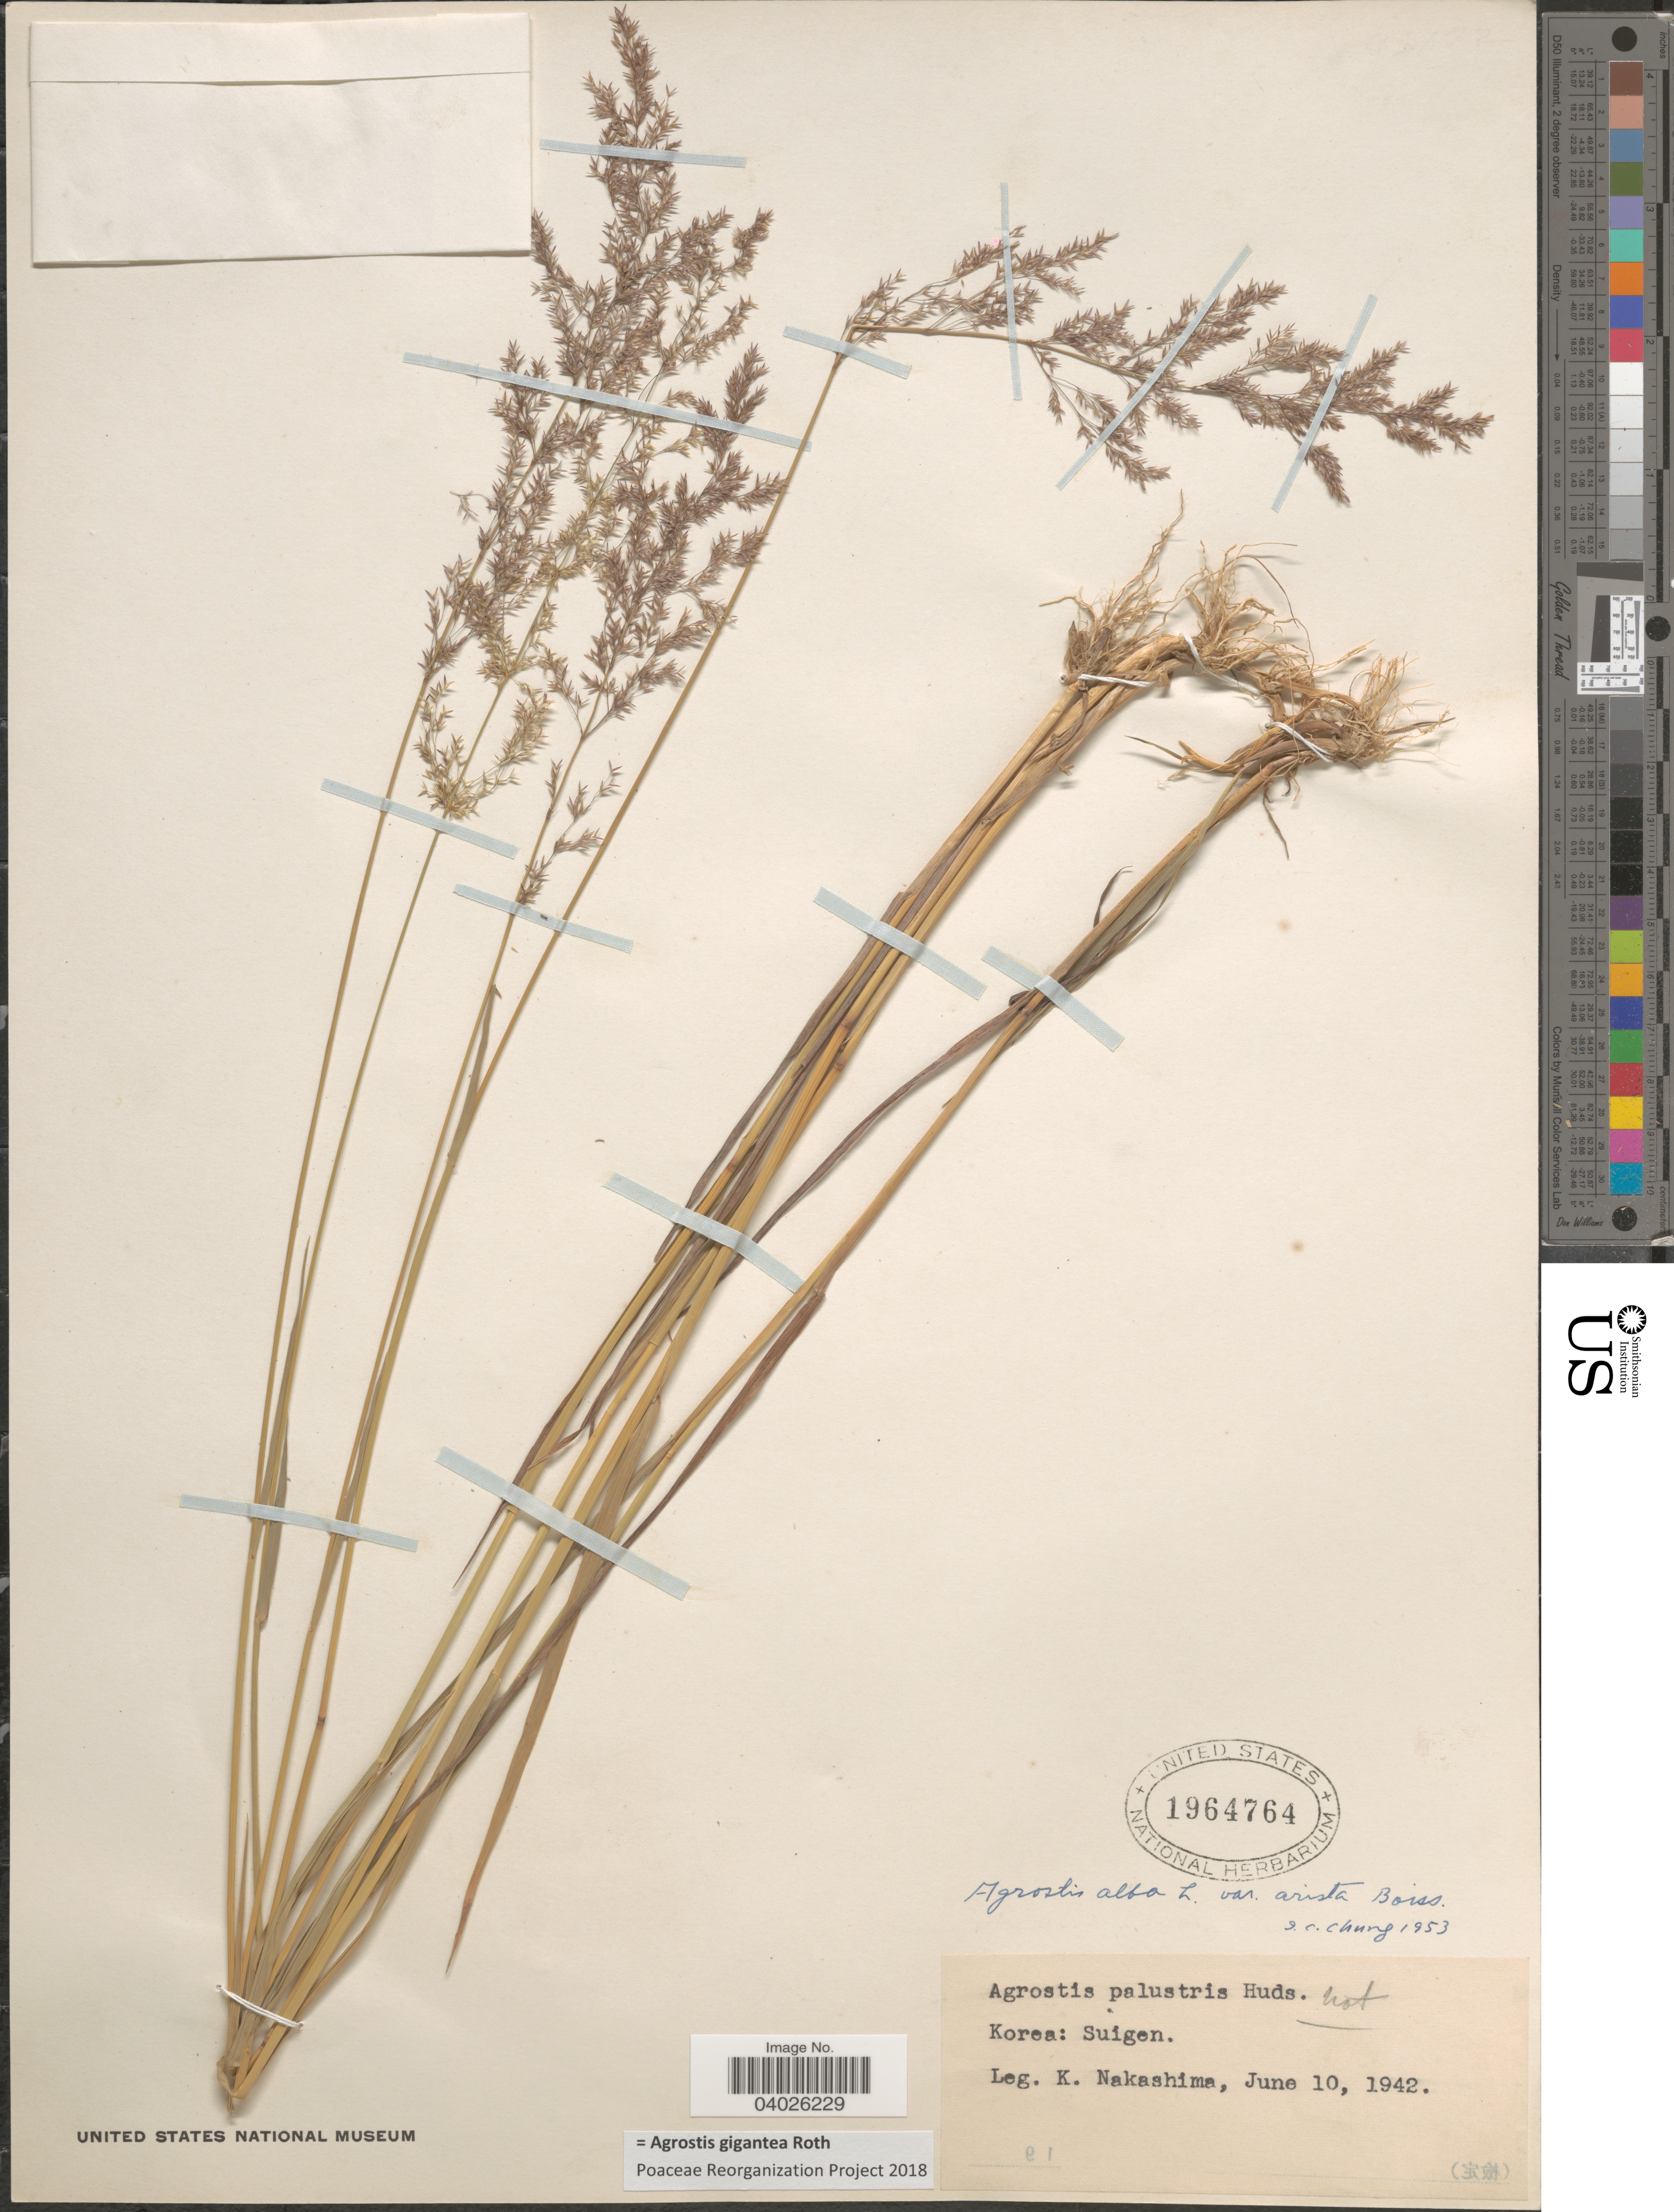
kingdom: Plantae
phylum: Tracheophyta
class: Liliopsida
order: Poales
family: Poaceae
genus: Agrostis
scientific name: Agrostis gigantea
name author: Roth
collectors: K. Nakashima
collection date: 1942-06-10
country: South Korea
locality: Suigen.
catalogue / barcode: US 1964764